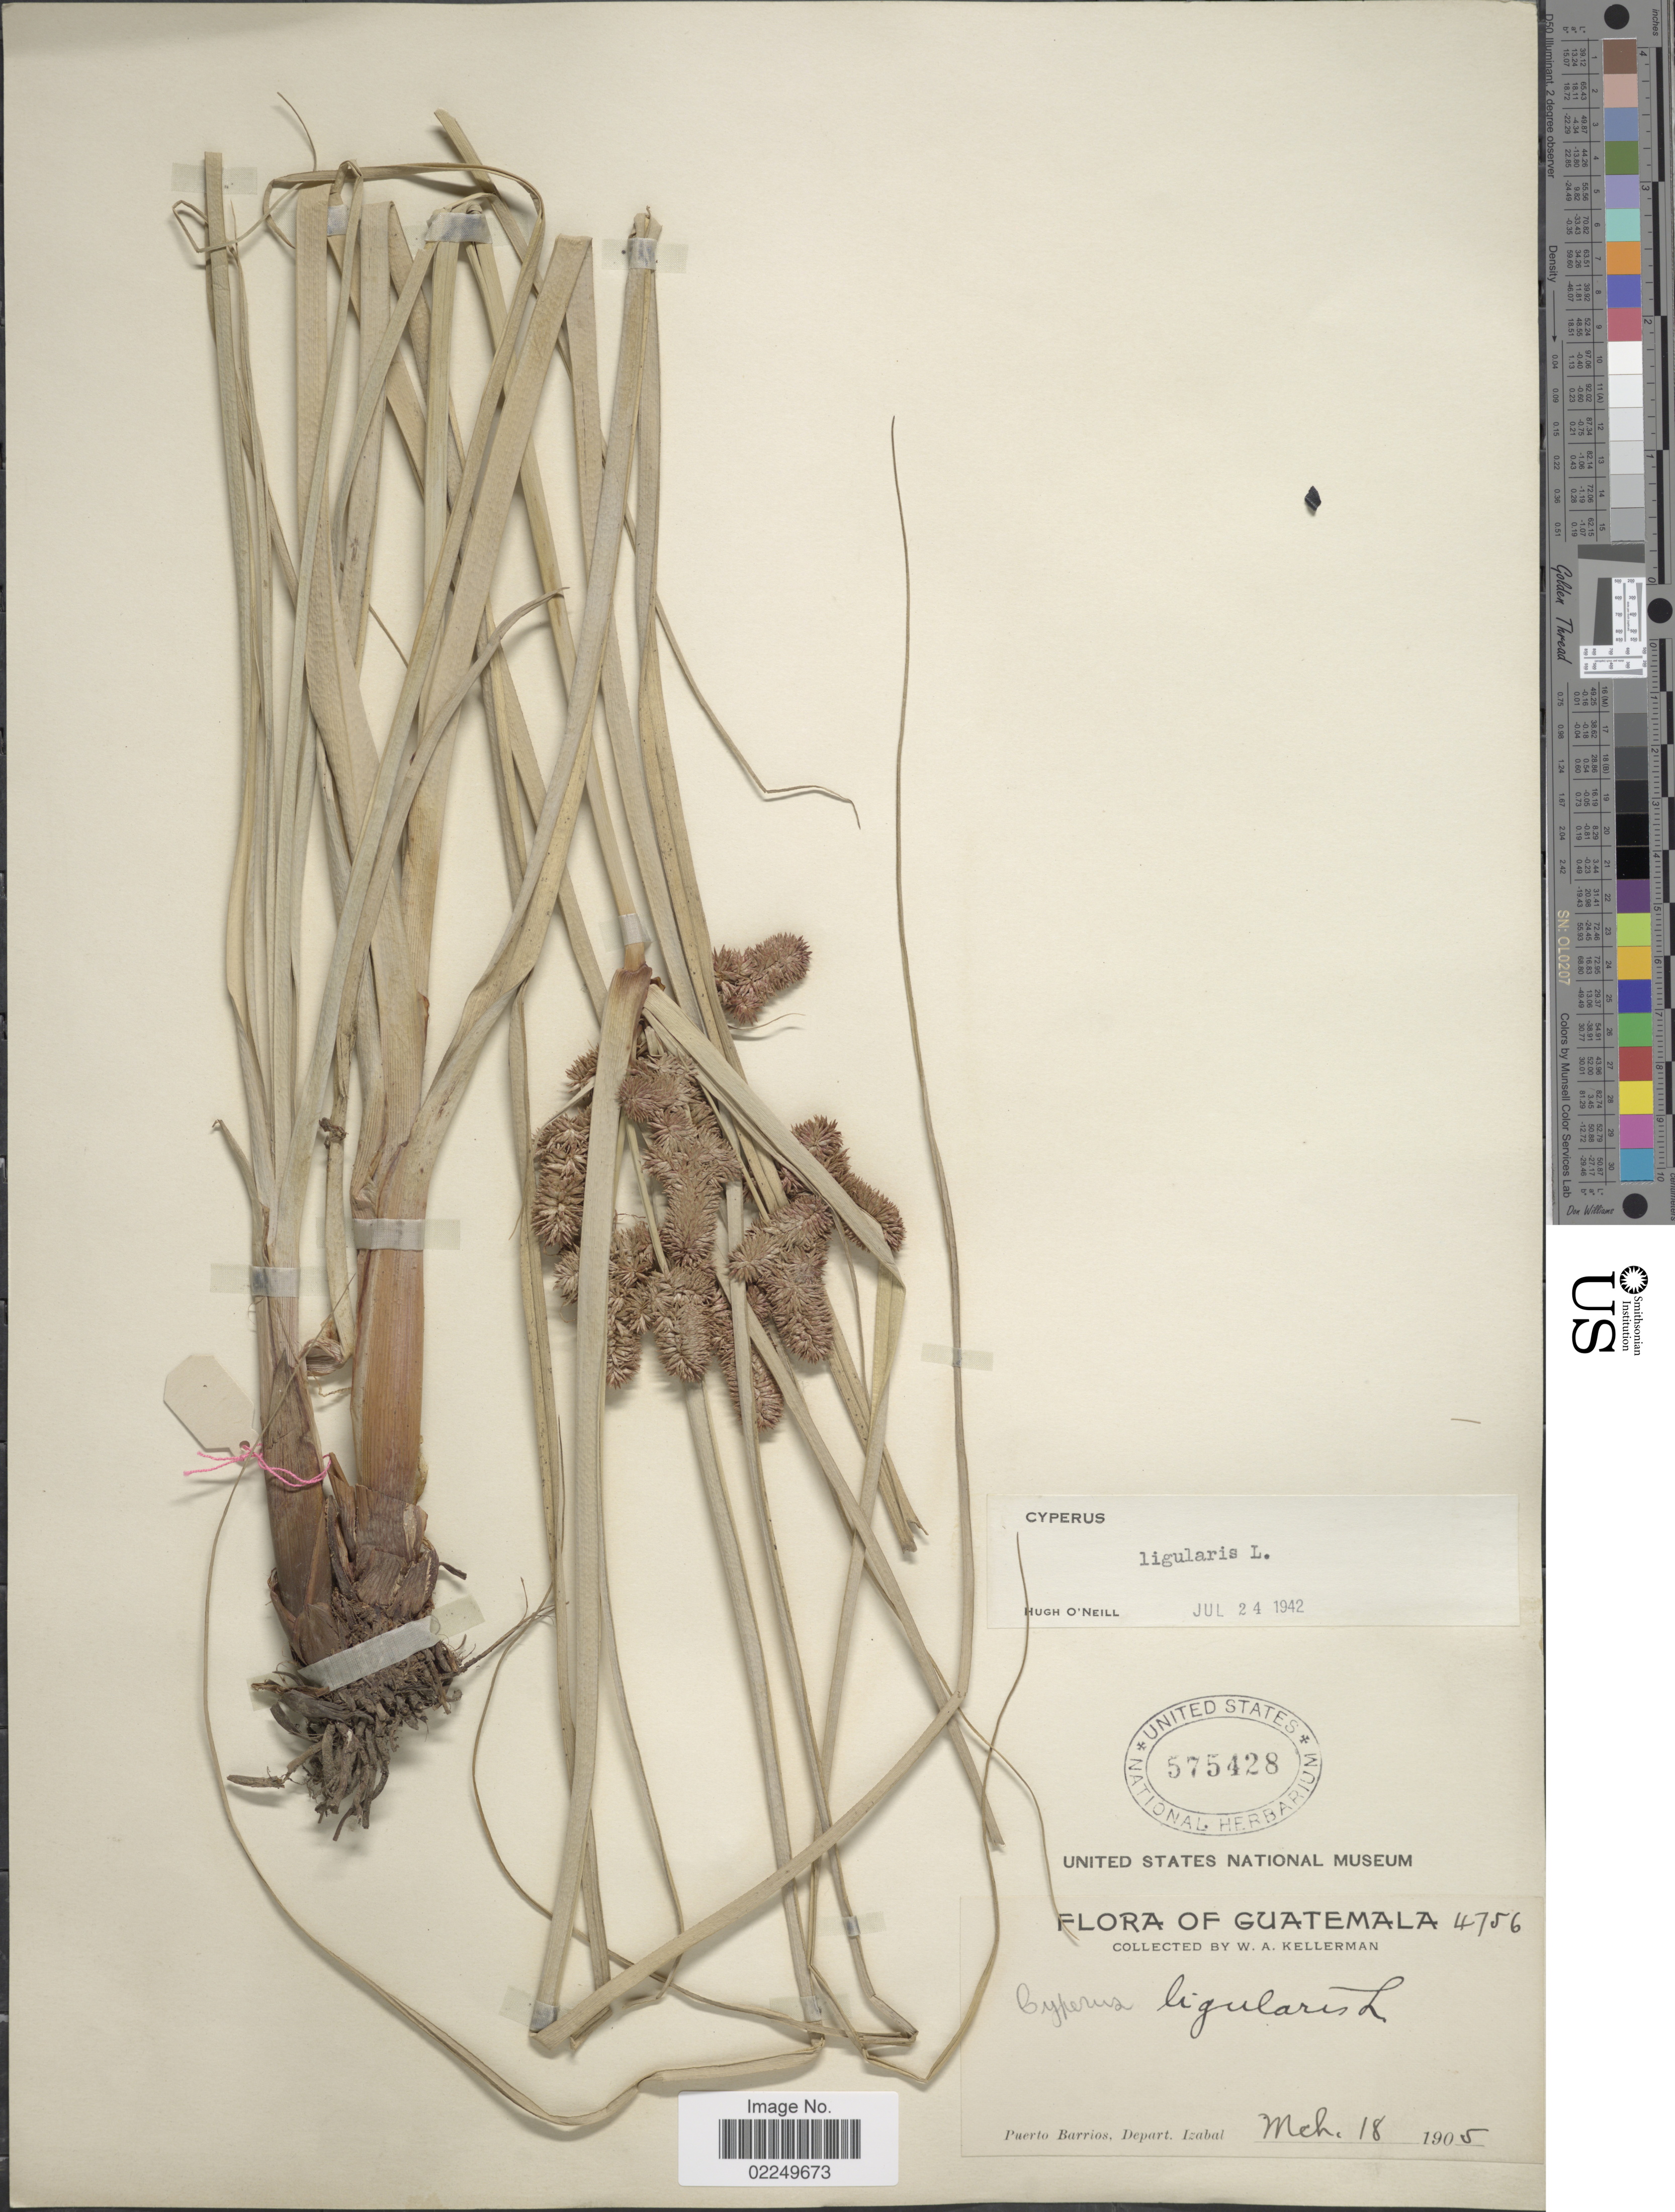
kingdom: Plantae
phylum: Tracheophyta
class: Liliopsida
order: Poales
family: Cyperaceae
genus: Cyperus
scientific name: Cyperus ligularis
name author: L.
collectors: W. Kellerman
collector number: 4756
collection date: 1905-03-18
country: Guatemala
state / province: Izabal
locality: Puerto Barrios, Depart. Izabal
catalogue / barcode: US 575428